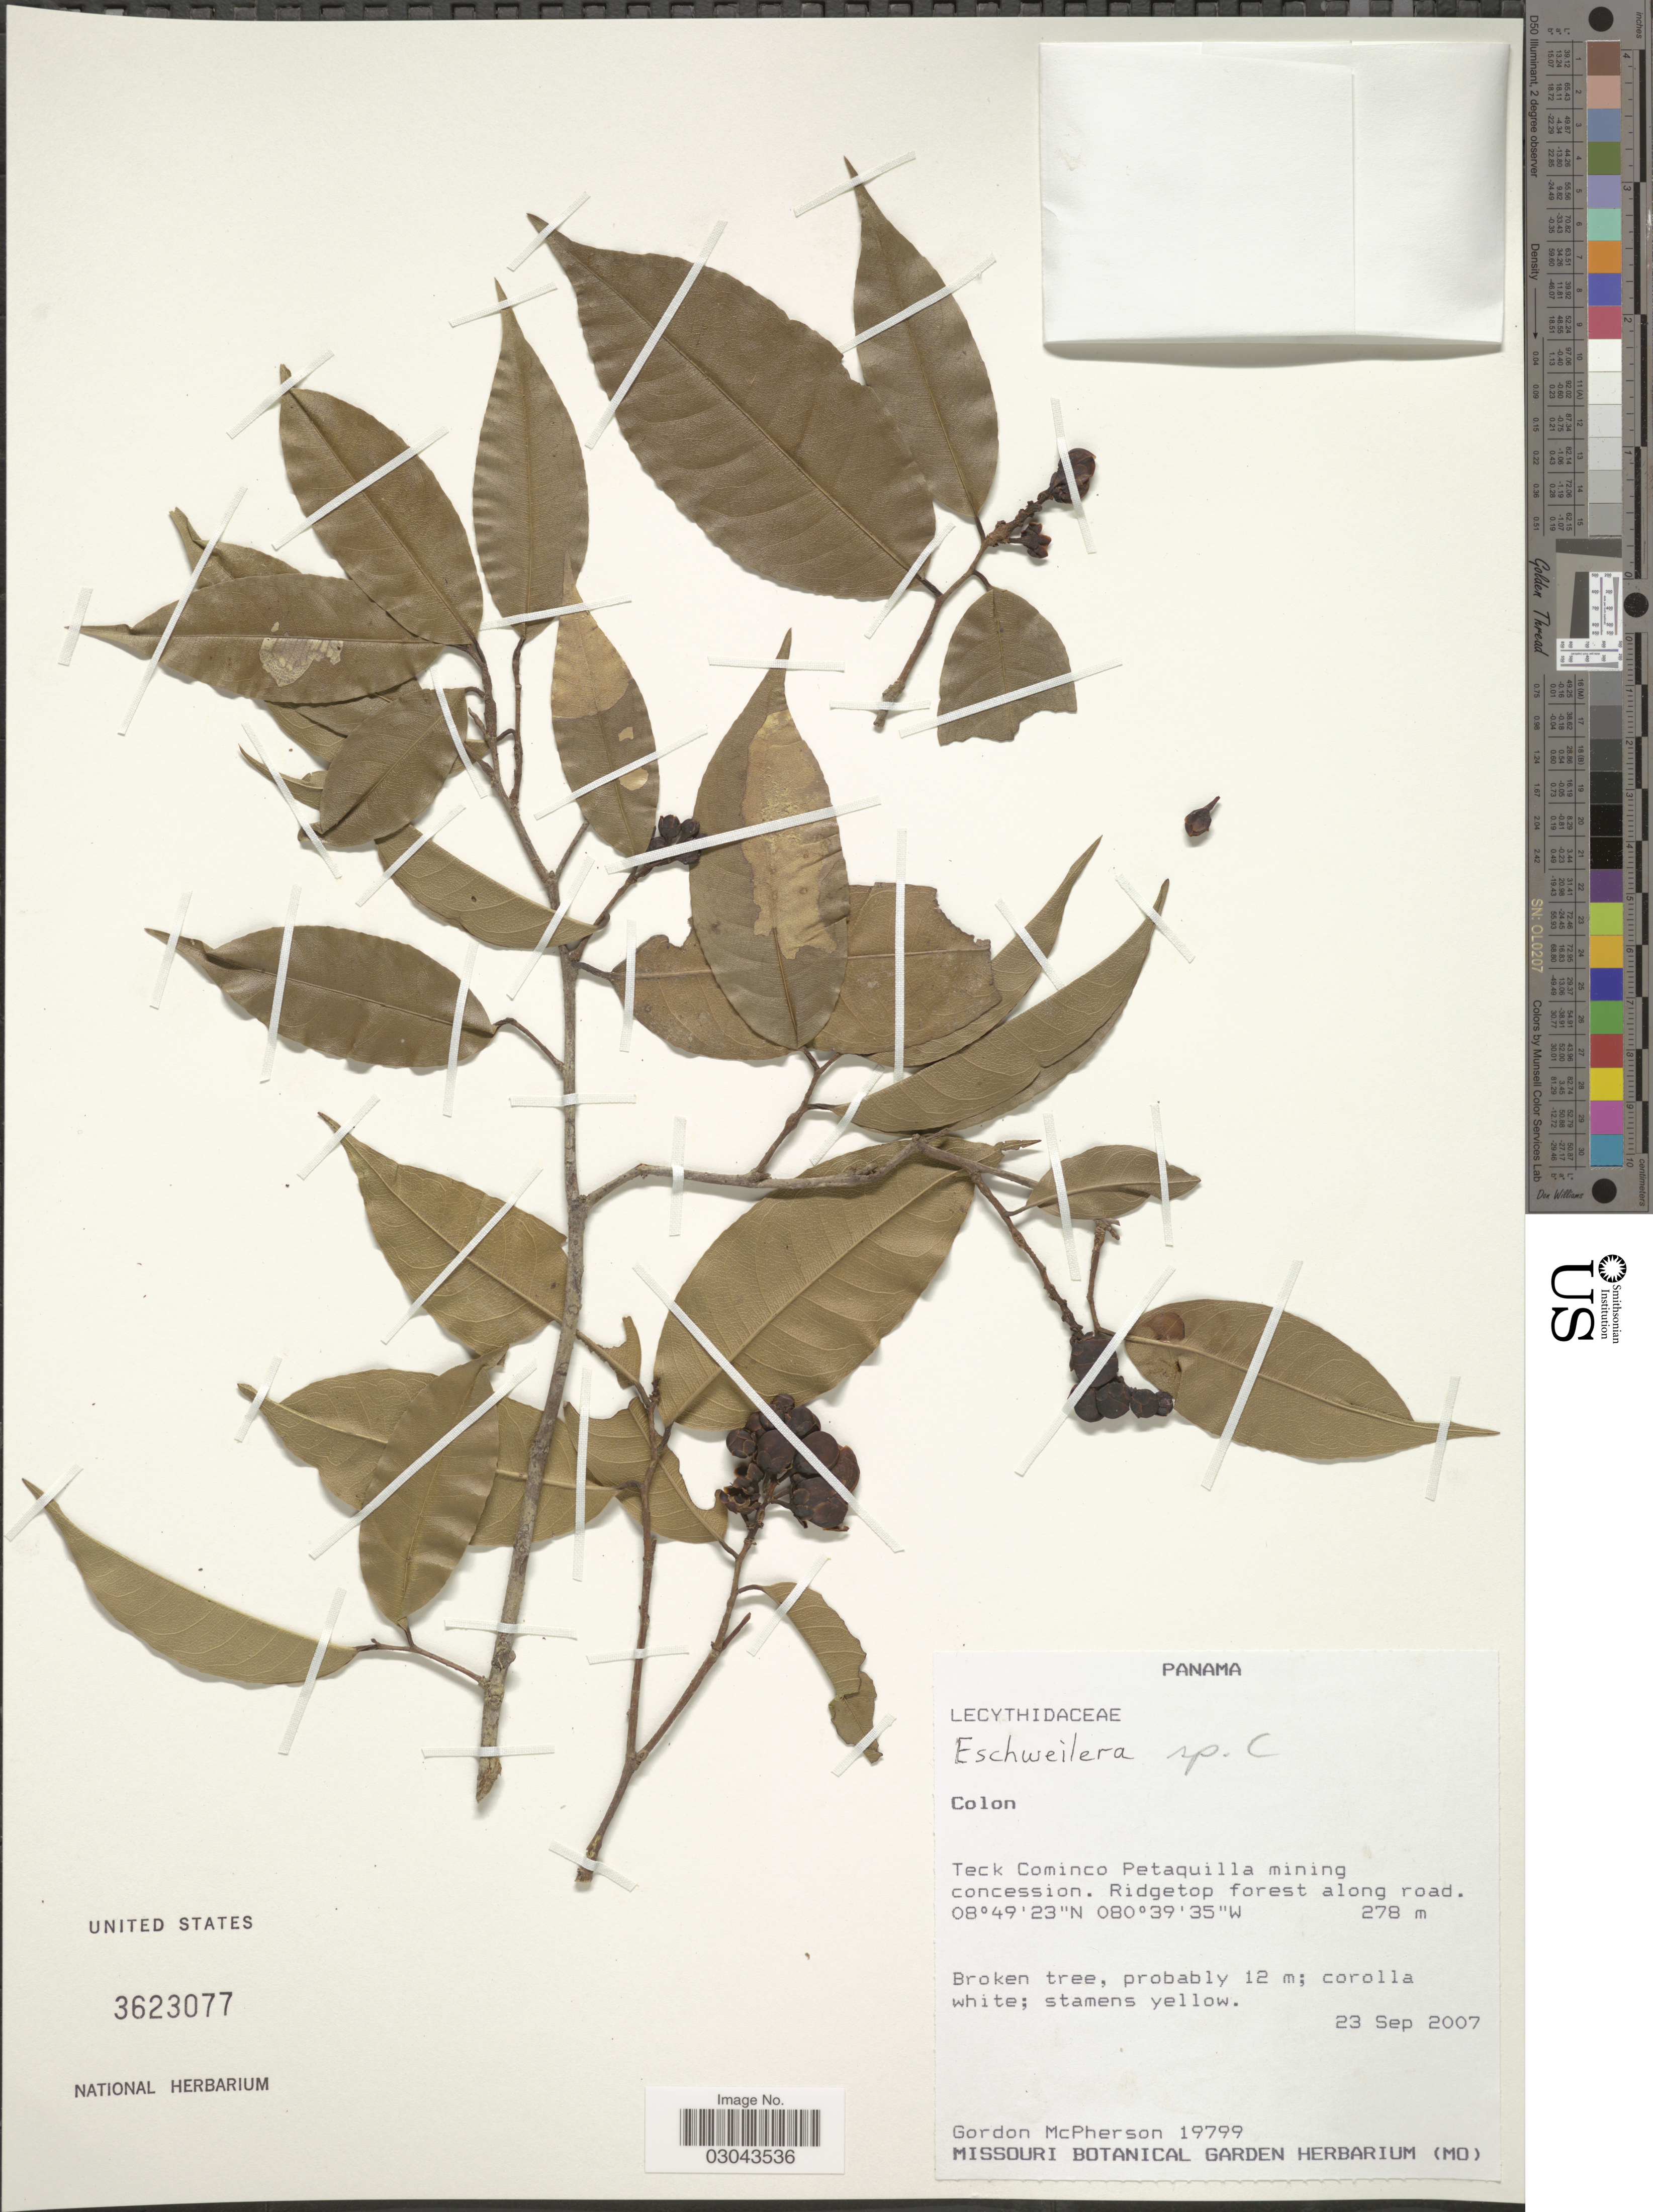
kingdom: Plantae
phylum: Tracheophyta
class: Magnoliopsida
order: Ericales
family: Lecythidaceae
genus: Eschweilera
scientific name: Eschweilera sp.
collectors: G. D. McPherson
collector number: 19799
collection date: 2007-09-23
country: Panama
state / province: Colón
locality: Teck Cominco Petaquilla mining concession. Ridgetop forest along road.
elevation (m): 278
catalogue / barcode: US 3623077